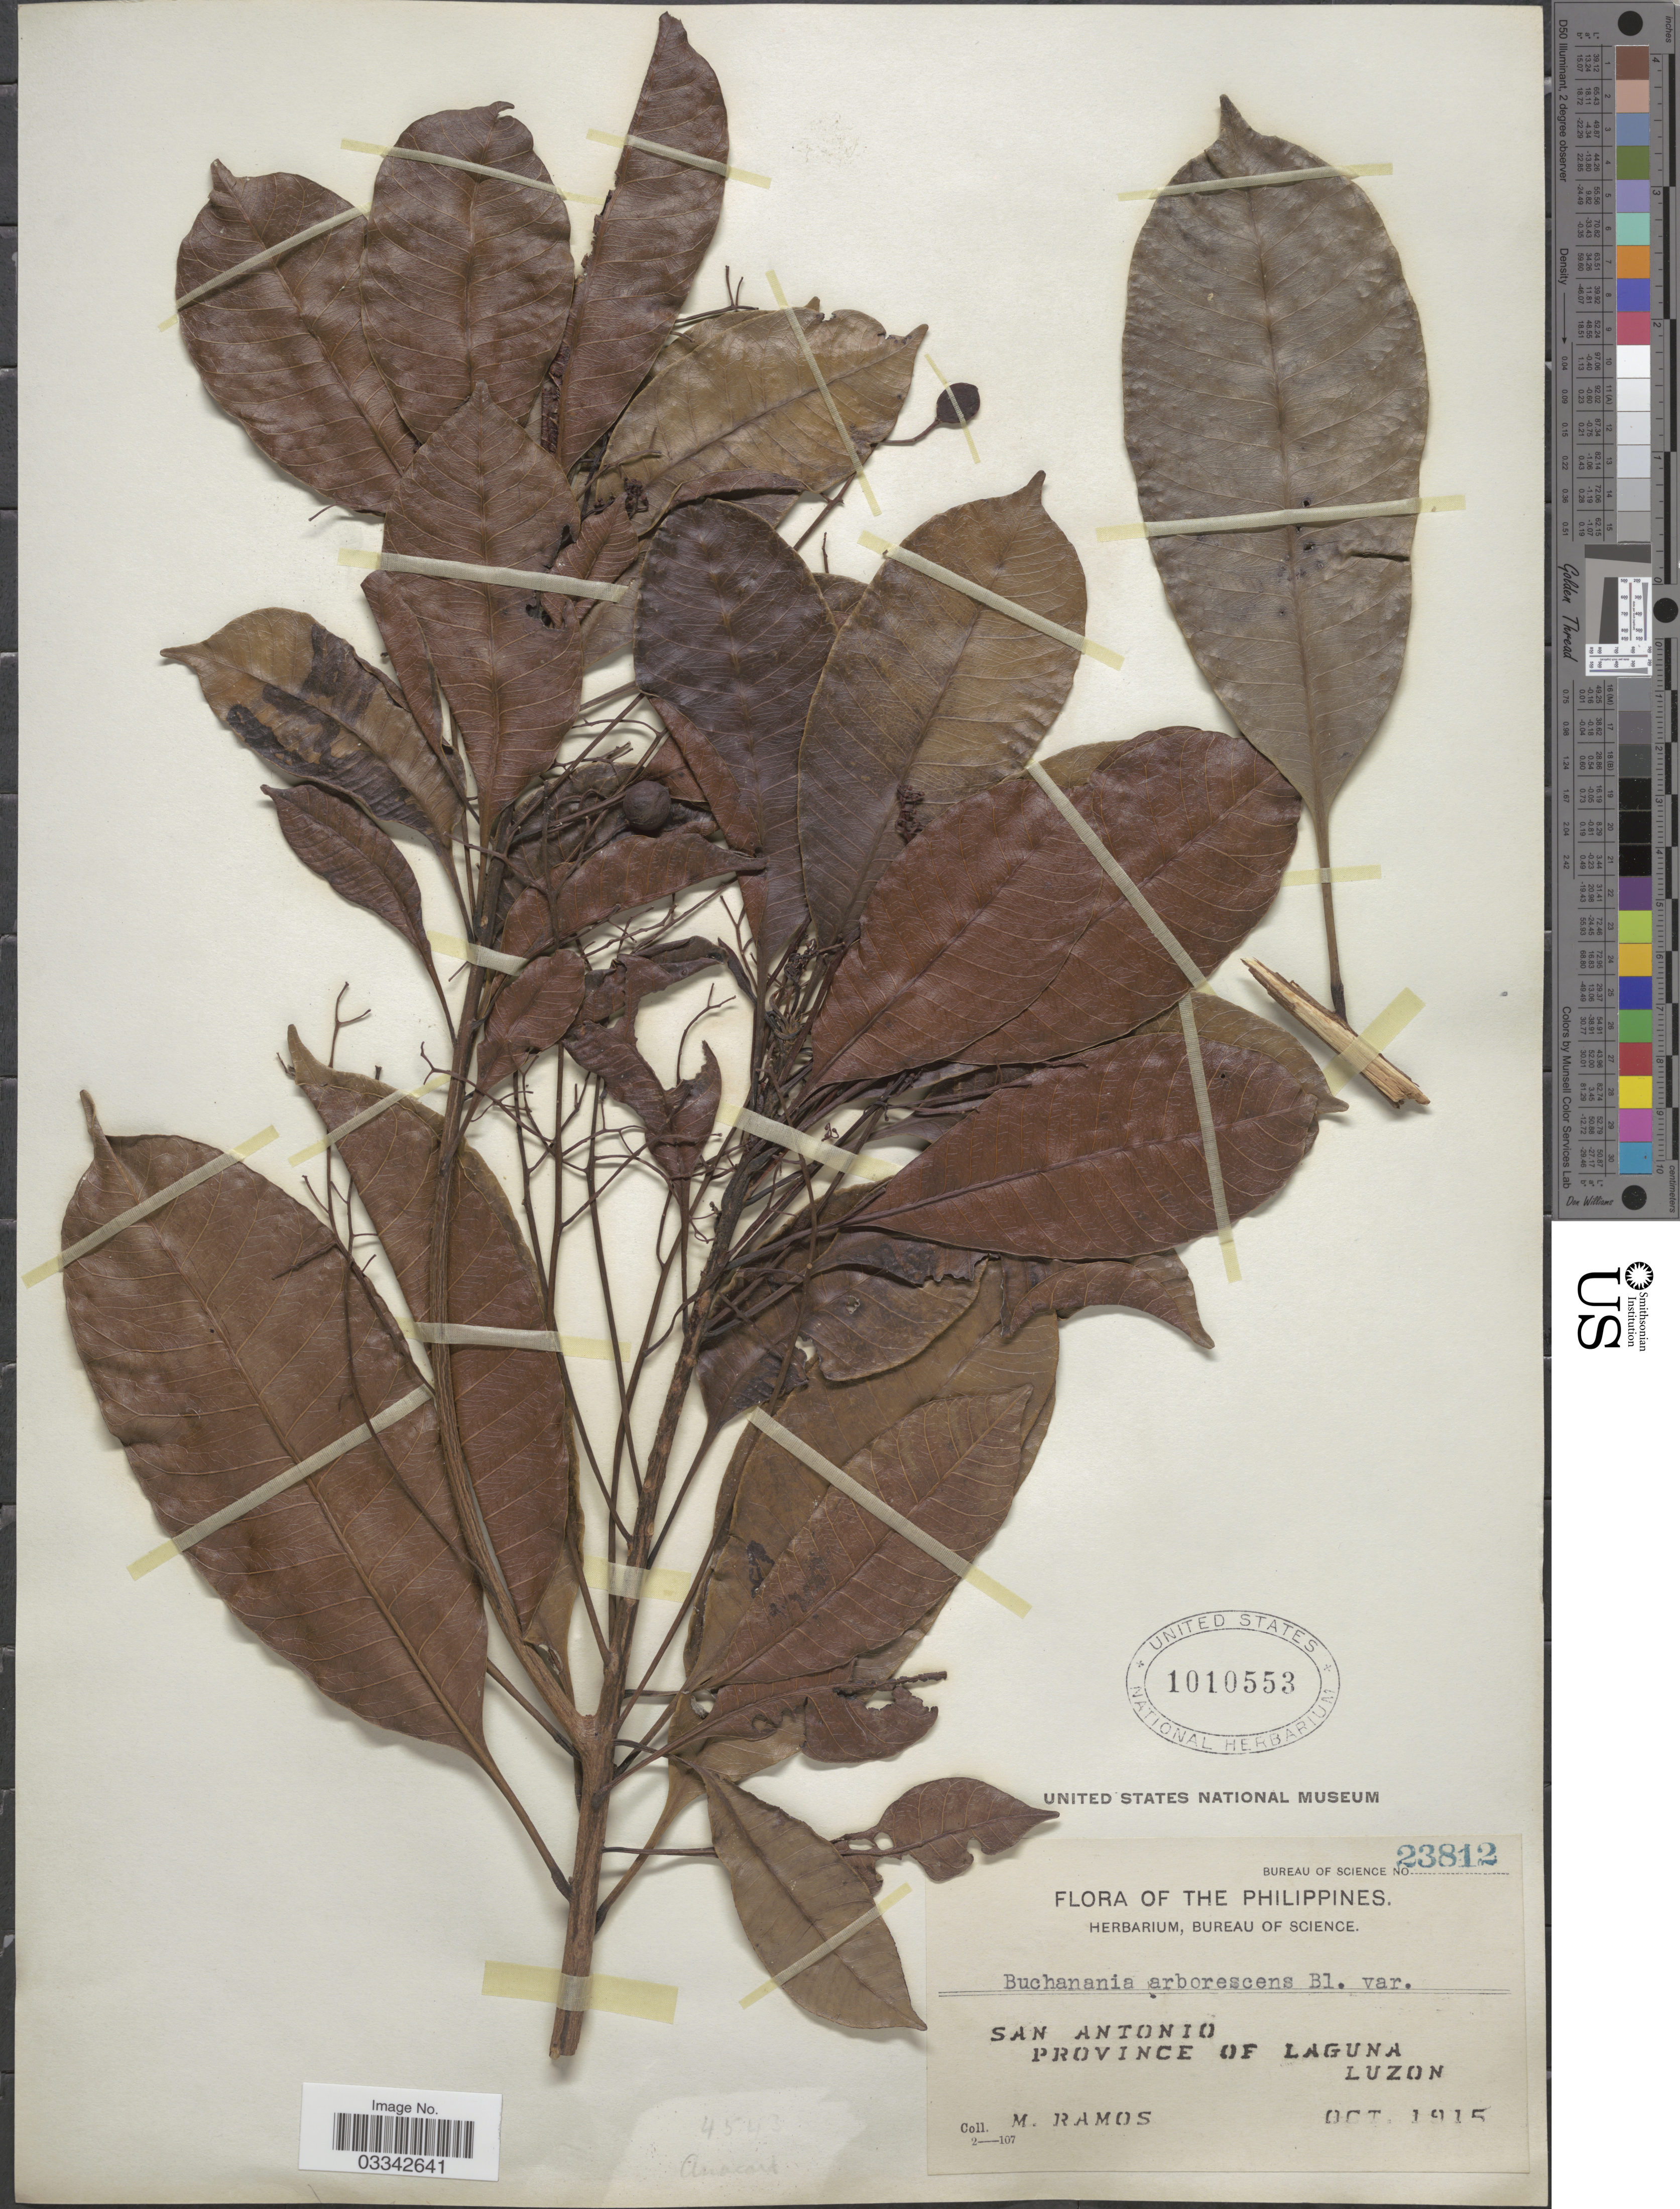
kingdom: Plantae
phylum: Tracheophyta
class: Magnoliopsida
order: Sapindales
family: Anacardiaceae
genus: Buchanania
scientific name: Buchanania arborescens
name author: (Blume) Blume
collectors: M. Ramos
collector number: Bureau of Science 23812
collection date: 1915-10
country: Philippines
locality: San Antonio. Province of Laguna, Luzon.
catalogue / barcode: US 1010553